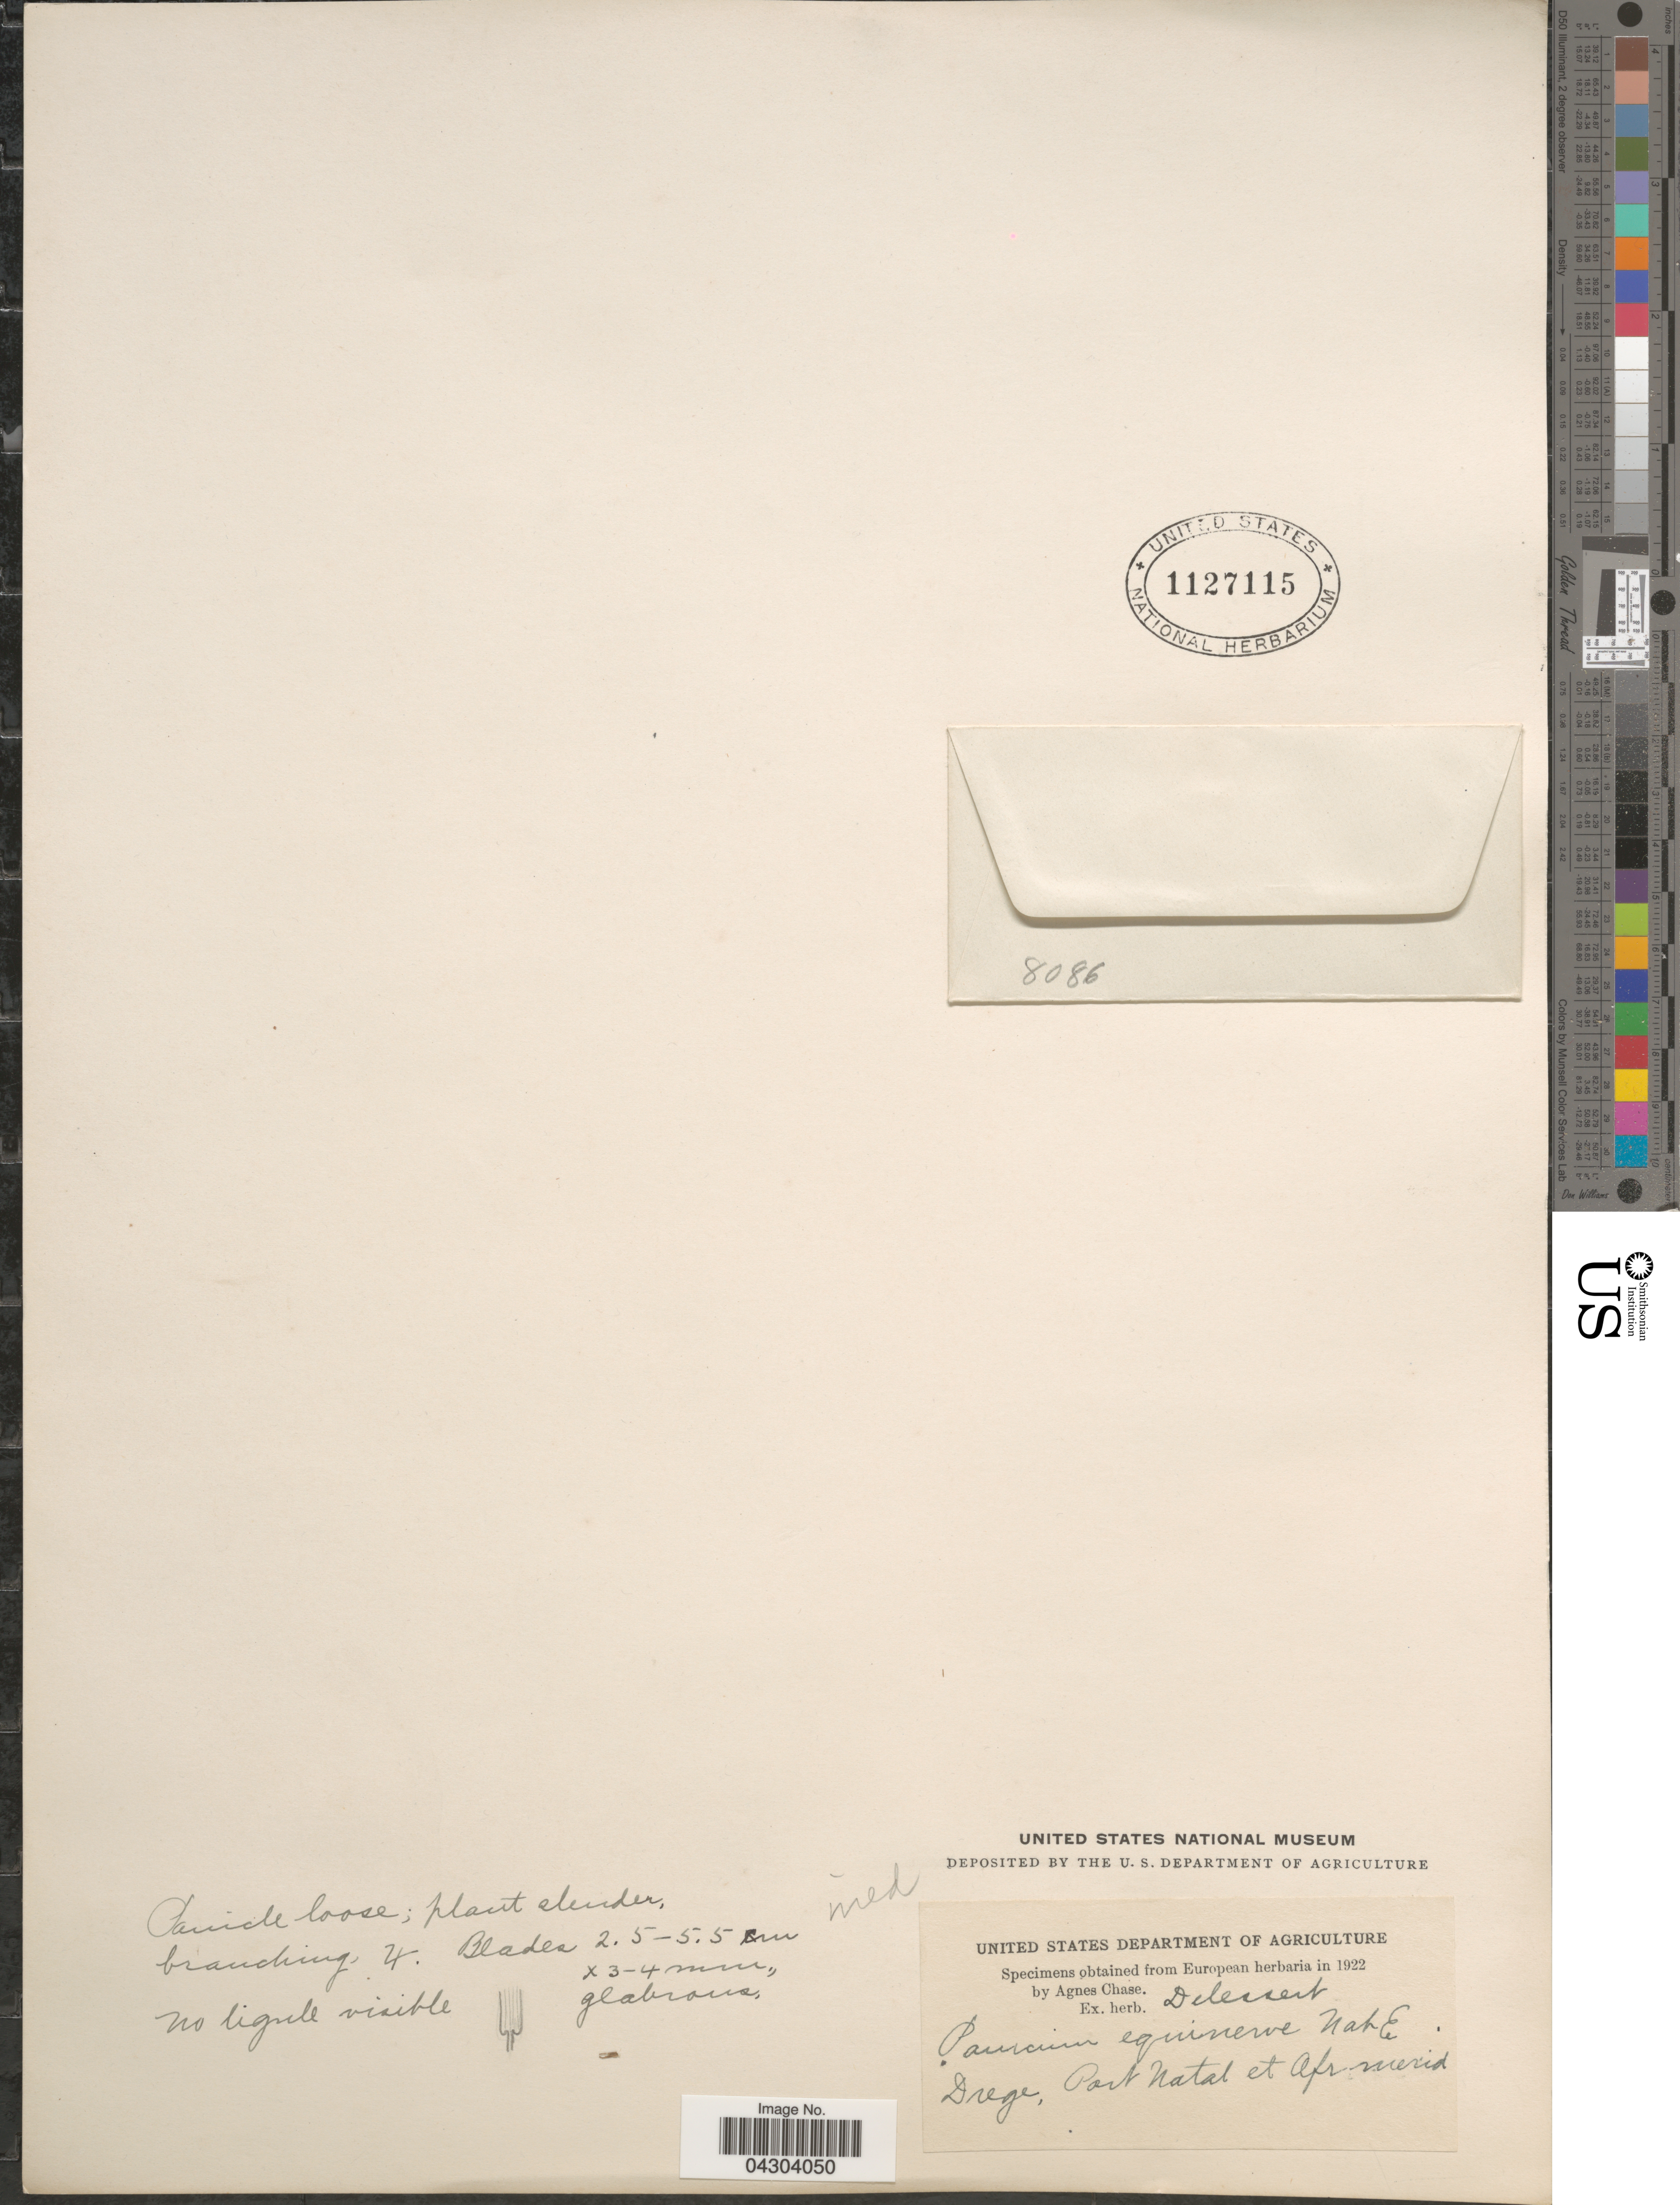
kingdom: Plantae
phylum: Tracheophyta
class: Liliopsida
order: Poales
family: Poaceae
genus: Panicum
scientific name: Panicum sp.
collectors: Drege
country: South Africa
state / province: KwaZulu-Natal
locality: Port Natal et Afr. merid.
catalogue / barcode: US 1127115